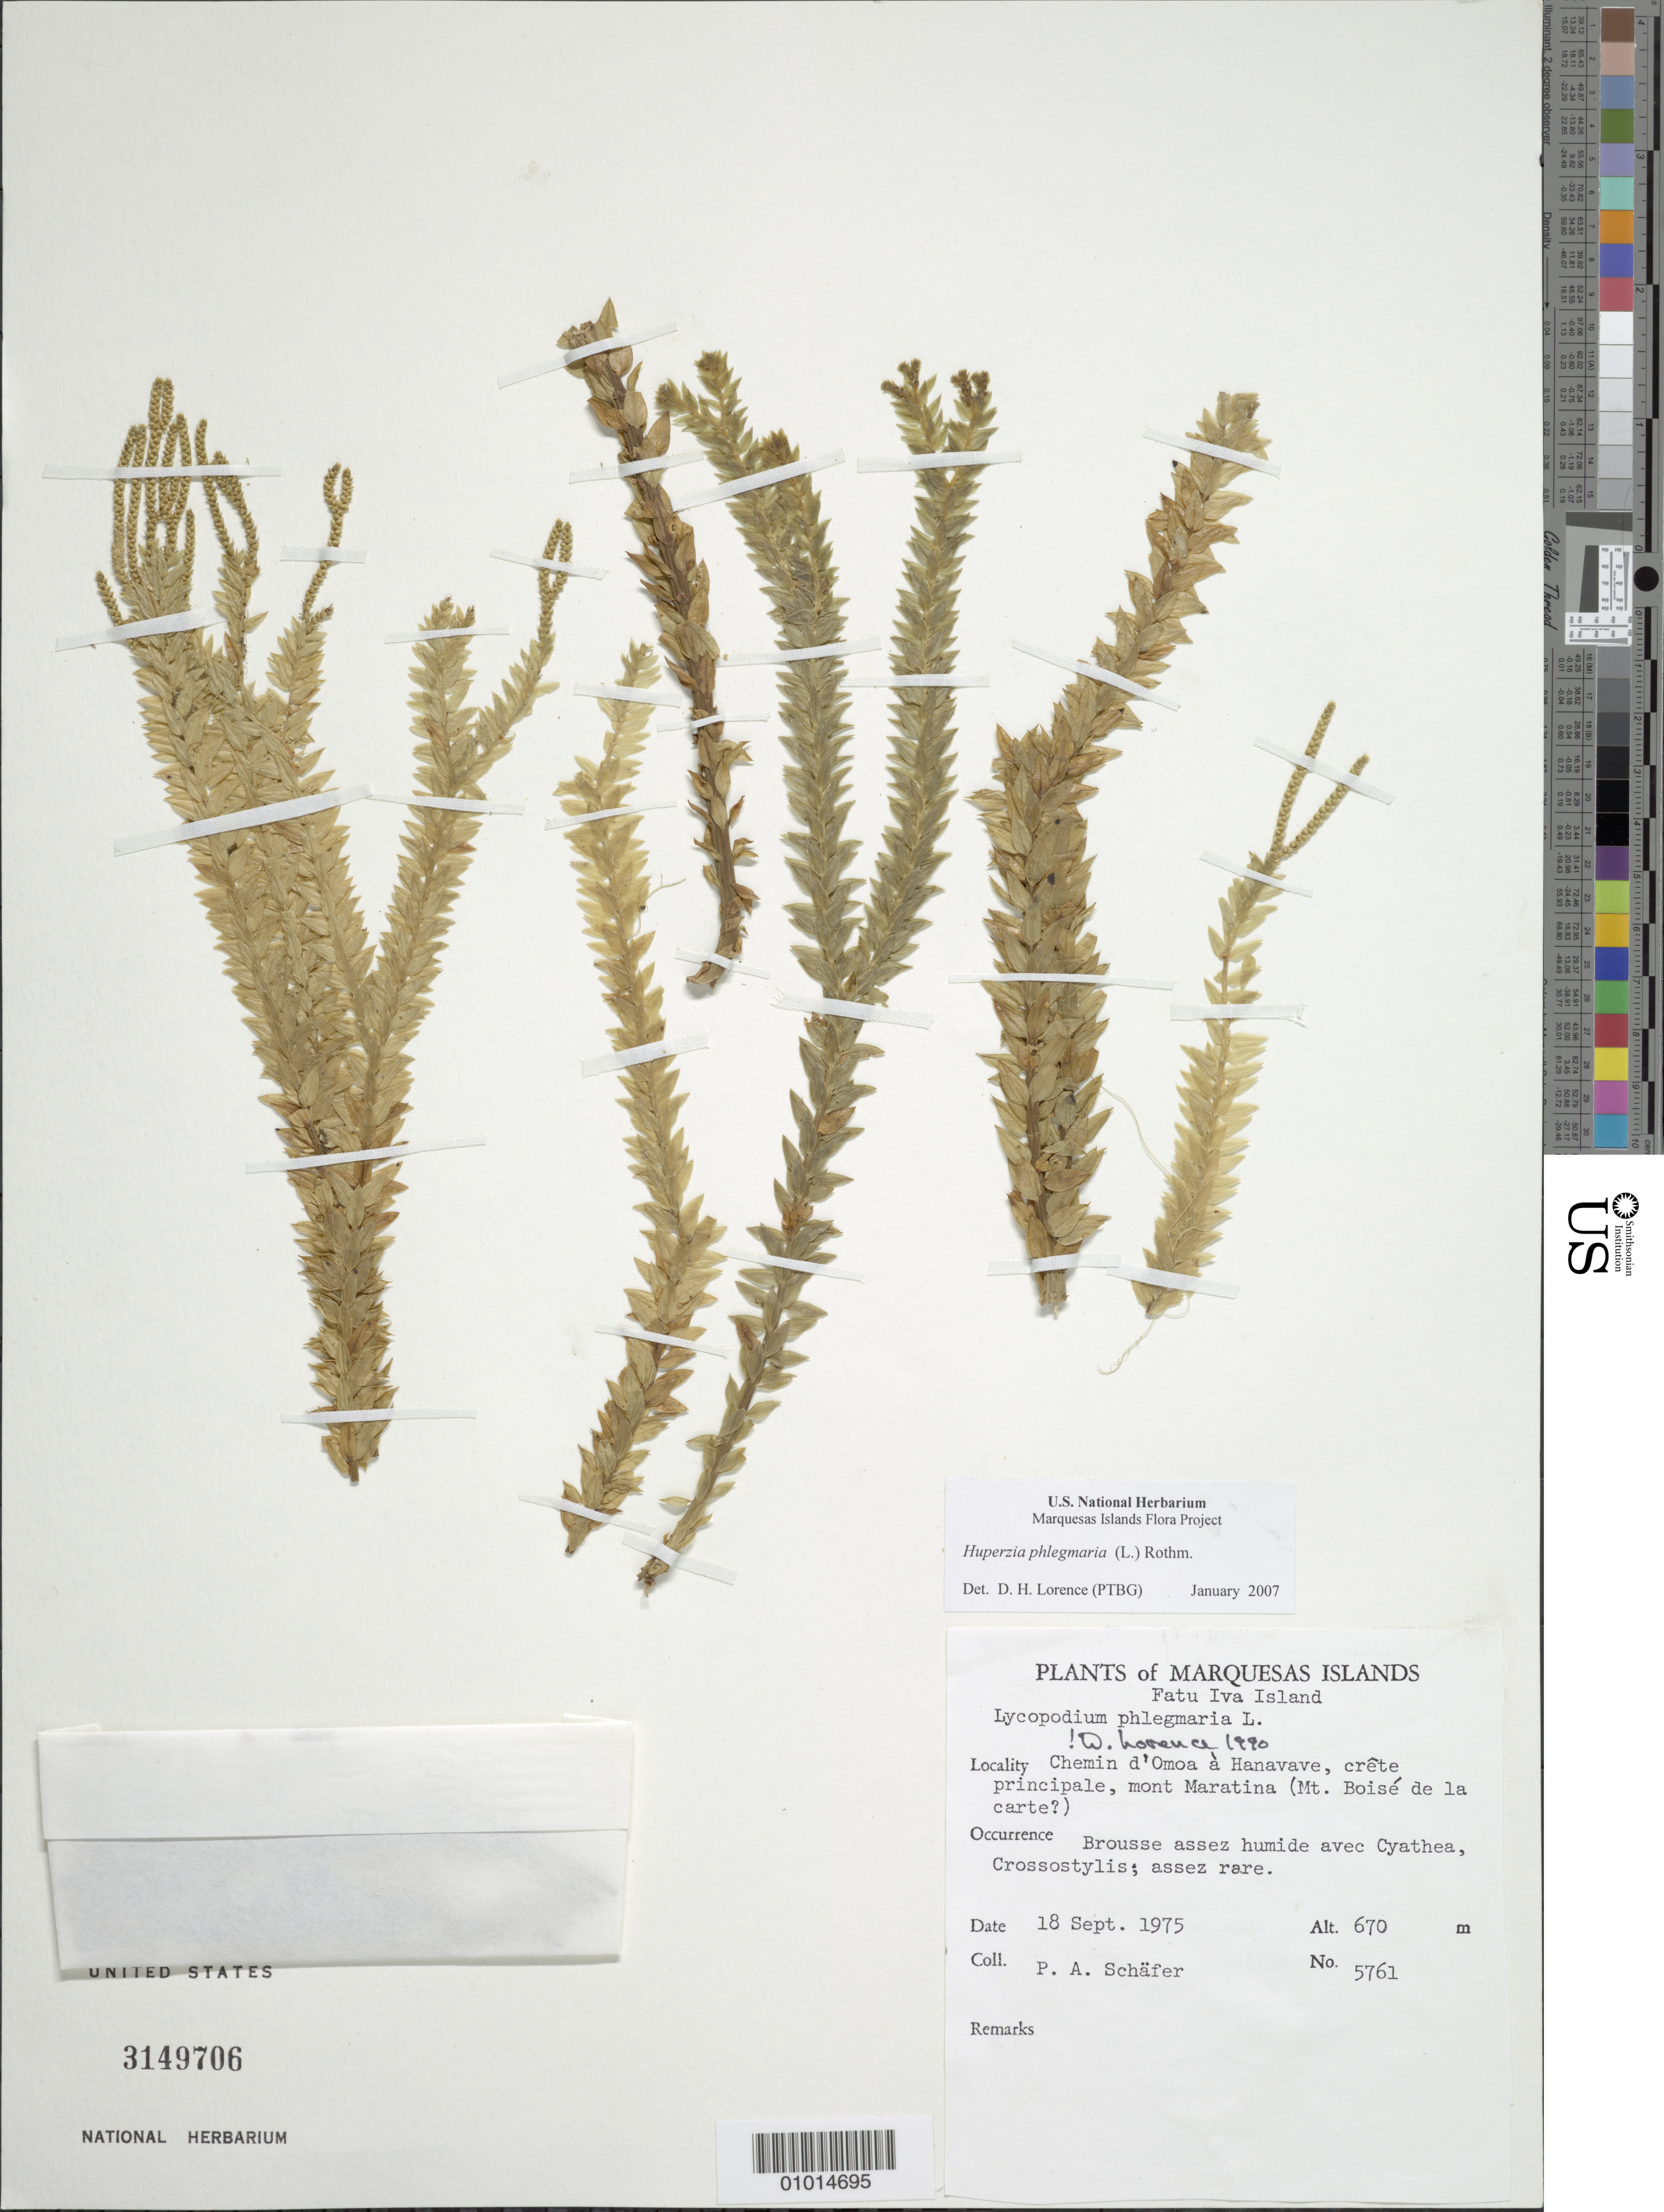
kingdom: Plantae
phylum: Tracheophyta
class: Lycopodiopsida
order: Lycopodiales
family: Lycopodiaceae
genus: Phlegmariurus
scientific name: Phlegmariurus australis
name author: (Willd.) A. R. Field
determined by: Wagner, W. L., (BOT), Smithsonian Institution - National Museum of Natural History (UNITED STATES)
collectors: P. A. Schäfer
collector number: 5761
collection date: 1975-09-18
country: French Polynesia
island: Fatu Hiva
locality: Chemin d'Omo'a à Havavave, crete principale, mont Maratine (Mt. Boise de la carte?)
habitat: Brousse assez humide avec Cyathea, Crossostylis, assez rare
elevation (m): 670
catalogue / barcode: US 3149706